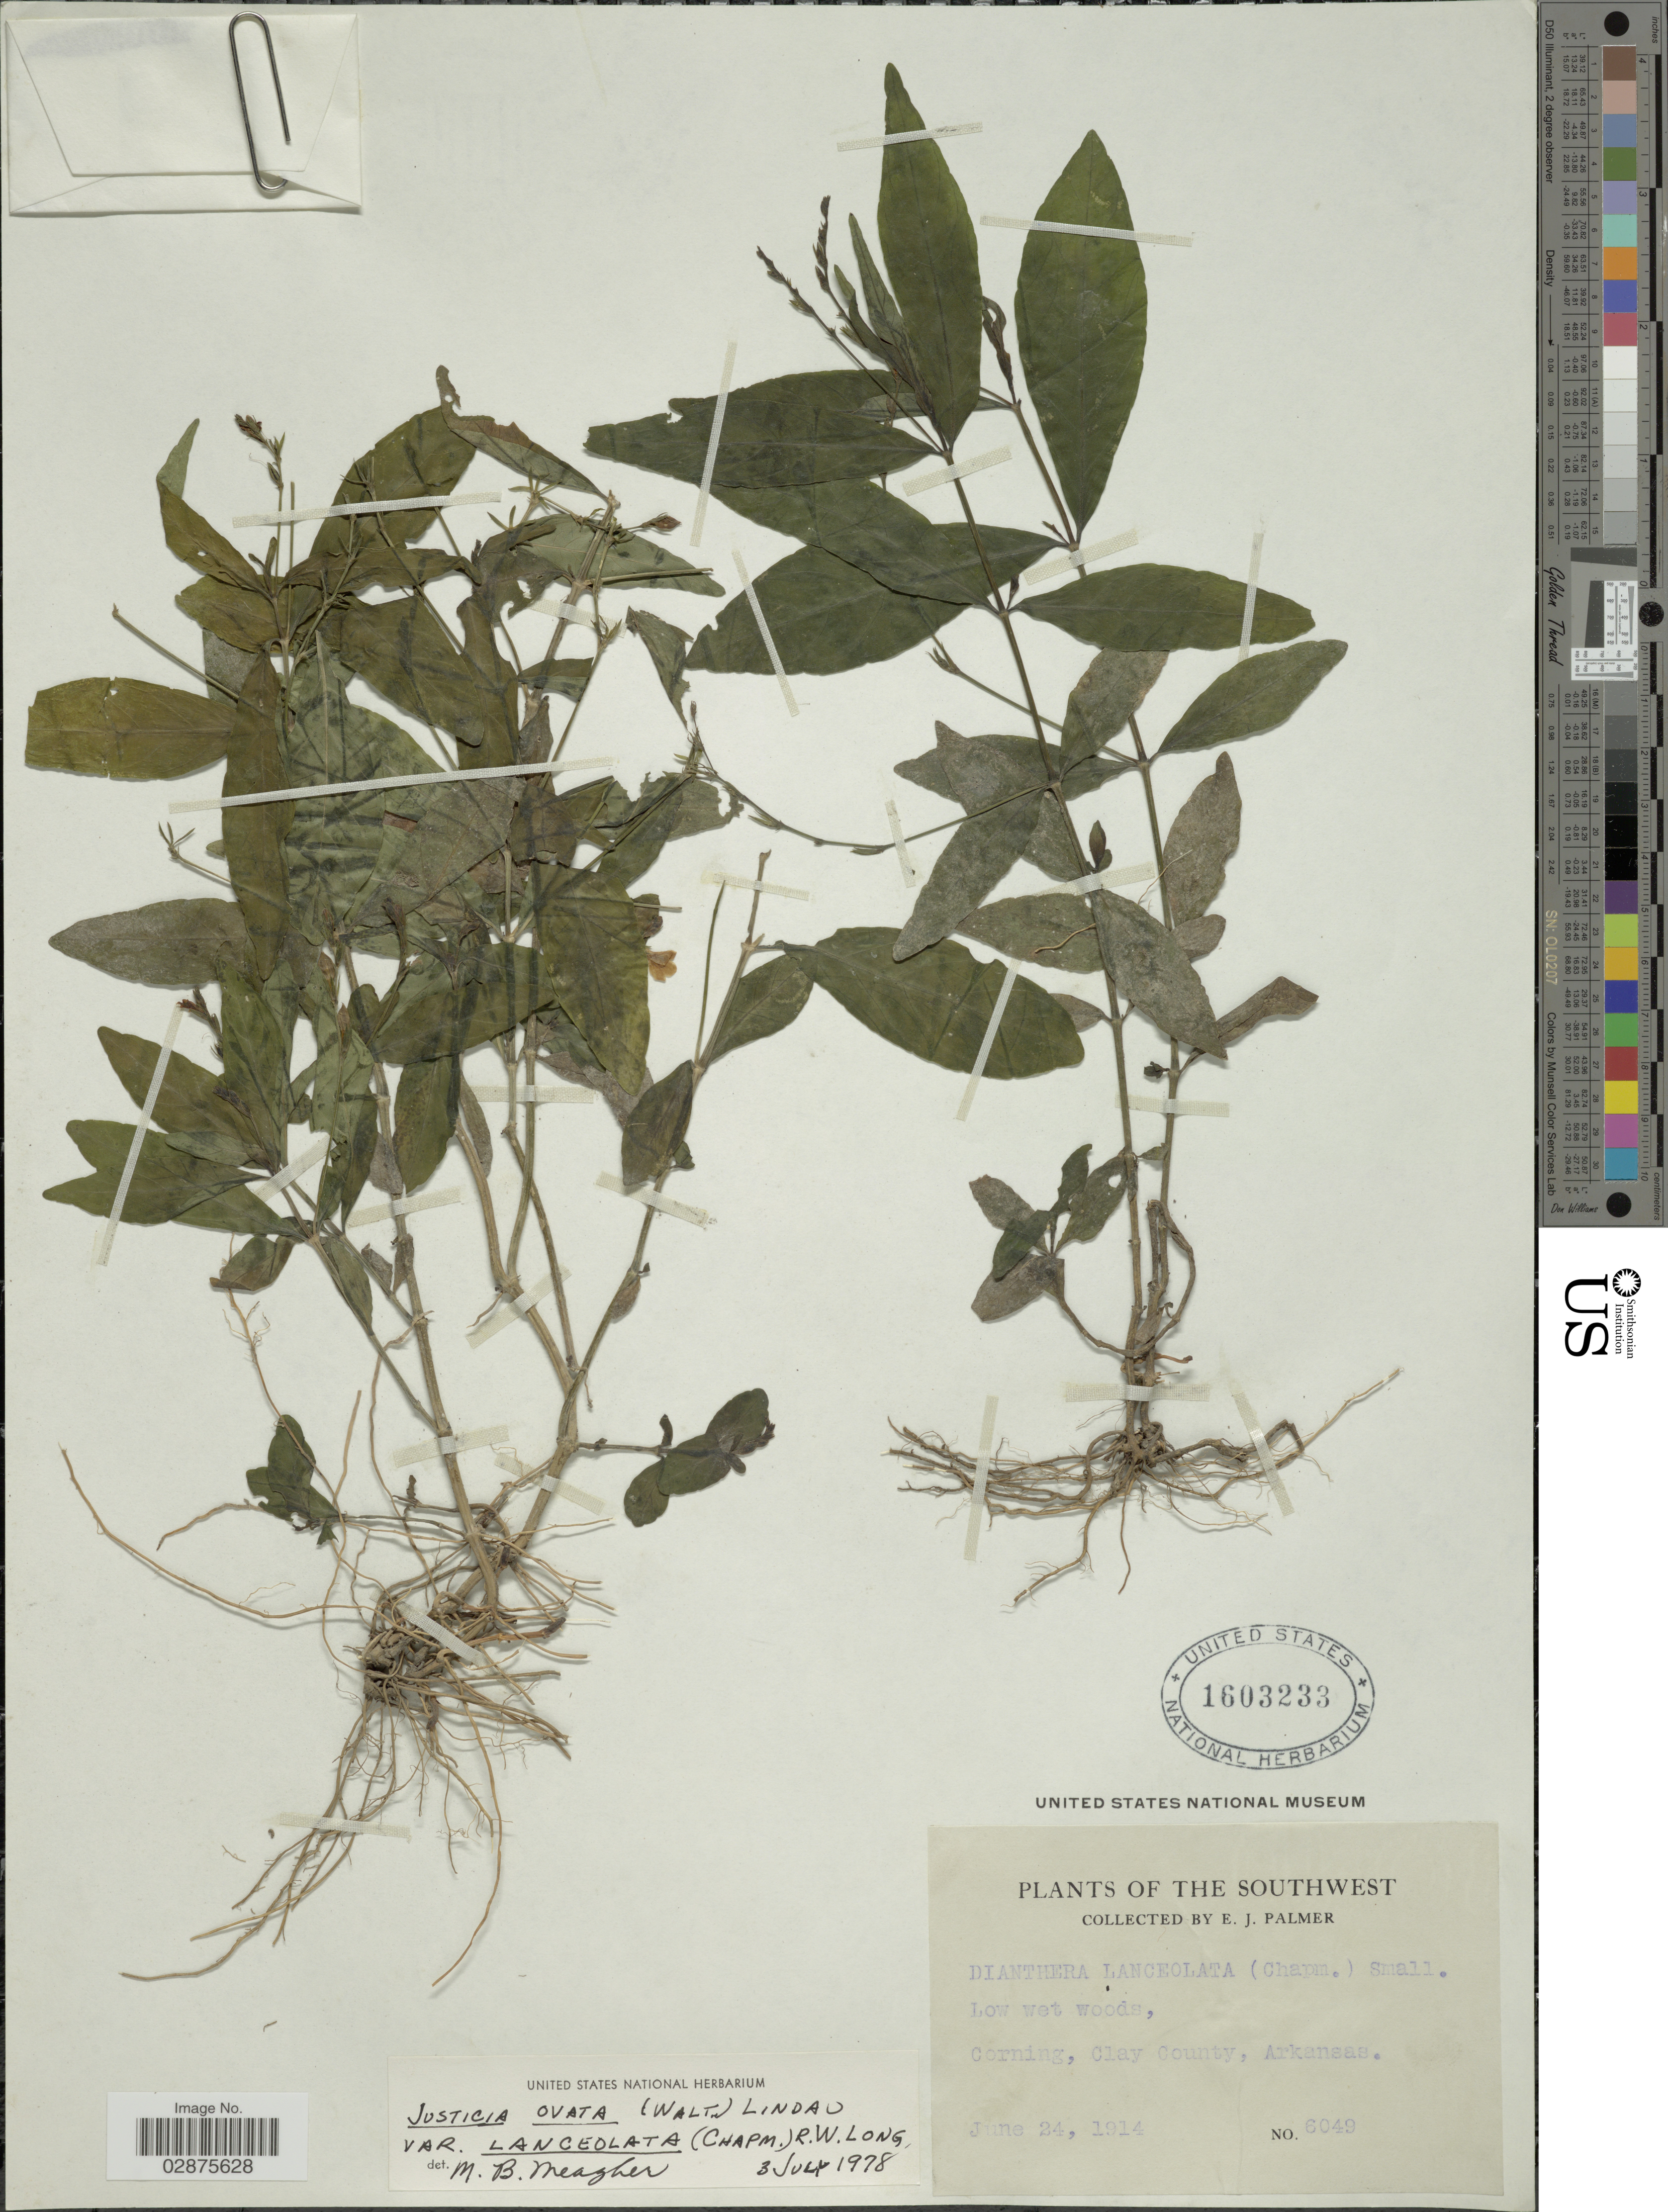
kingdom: Plantae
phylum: Tracheophyta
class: Magnoliopsida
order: Lamiales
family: Acanthaceae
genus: Justicia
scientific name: Justicia lanceolata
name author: (Chapm.) Small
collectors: E. J. Palmer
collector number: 6049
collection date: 1914-06-24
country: United States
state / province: Arkansas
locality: The Southwest. Low wet woods, Corning, Clay County, Arkansas.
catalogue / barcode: US 1603233